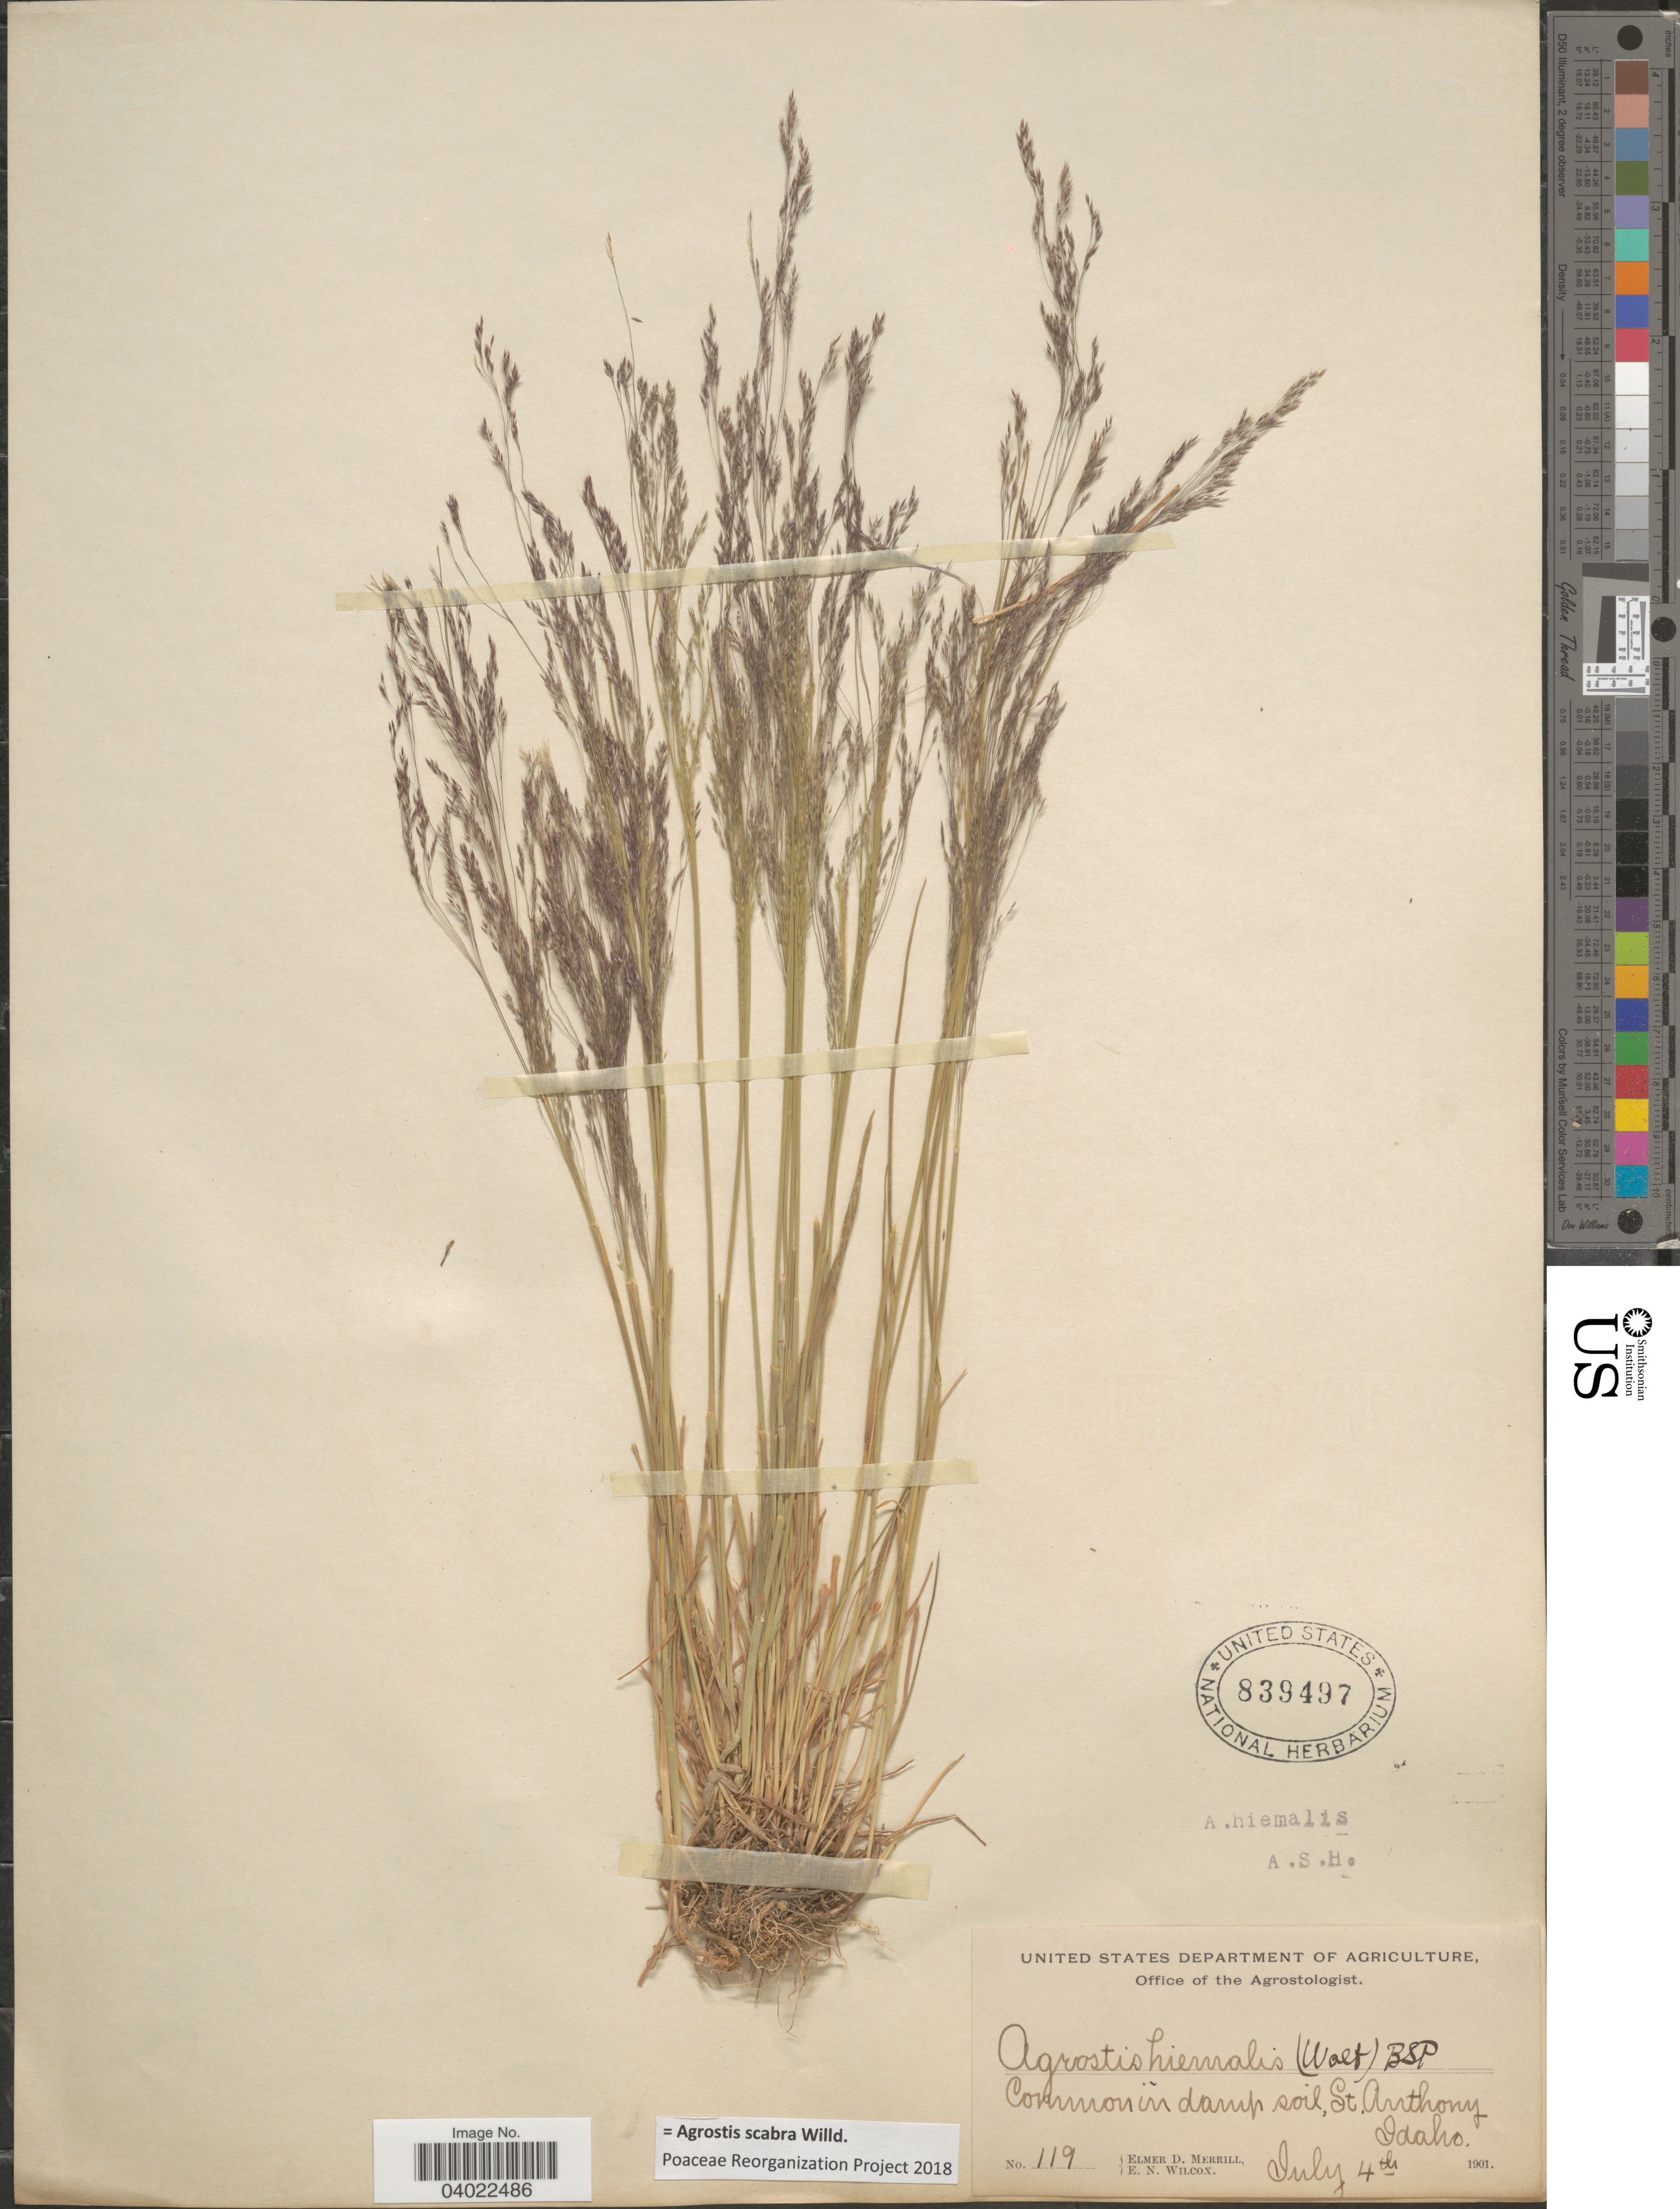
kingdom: Plantae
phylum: Tracheophyta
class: Liliopsida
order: Poales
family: Poaceae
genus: Agrostis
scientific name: Agrostis scabra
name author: Willd.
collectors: E. D. Merrill & E. Wilcox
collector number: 119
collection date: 1901-07-04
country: United States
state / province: Idaho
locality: St. Anthony.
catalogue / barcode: US 839497